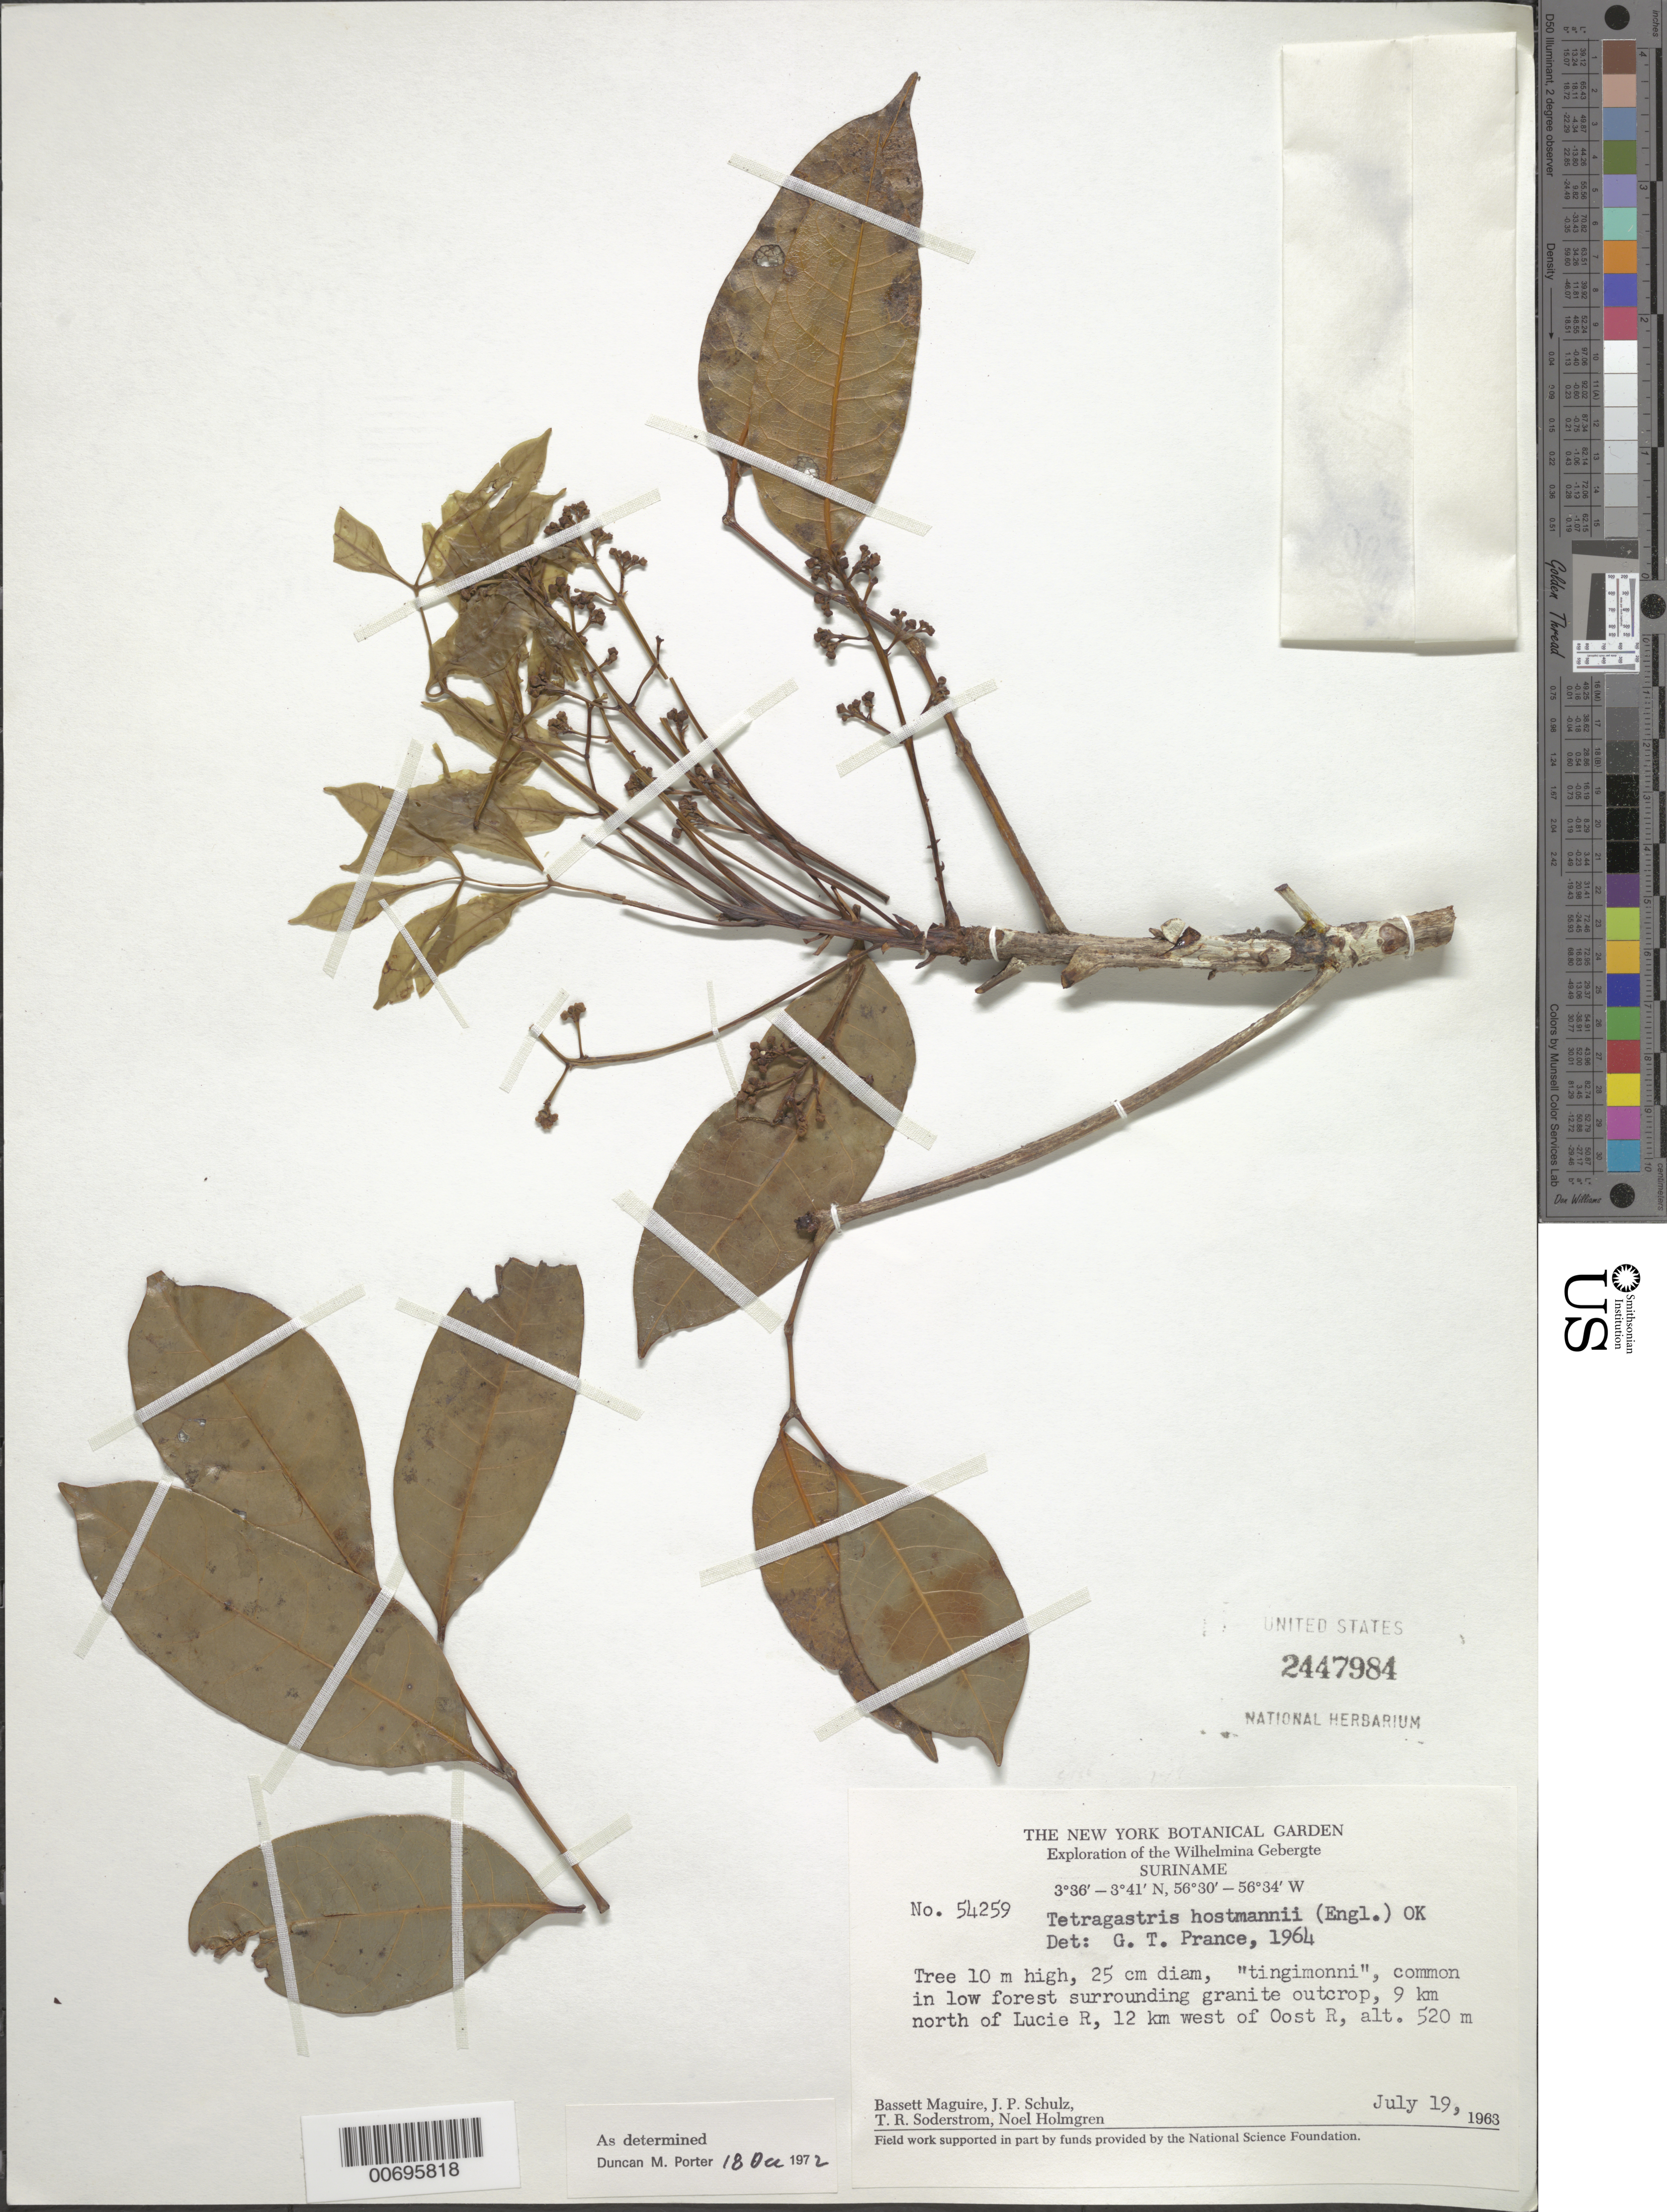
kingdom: Plantae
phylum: Tracheophyta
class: Magnoliopsida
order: Sapindales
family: Burseraceae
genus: Protium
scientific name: Protium surinamense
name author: Byng & Christenh.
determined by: Daly, Douglas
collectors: B. Maguire, J. P. Schulz, T. R. Soderstrom & N. H. Holmgren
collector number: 54259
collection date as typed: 19-Jul-63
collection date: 1963-07-19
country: Suriname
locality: Lucie R., 9 km N of and 12 km W of Oost R., Wilhelmina Gebergte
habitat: Low forest surrounding granite outcrop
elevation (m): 275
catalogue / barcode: US 2447984